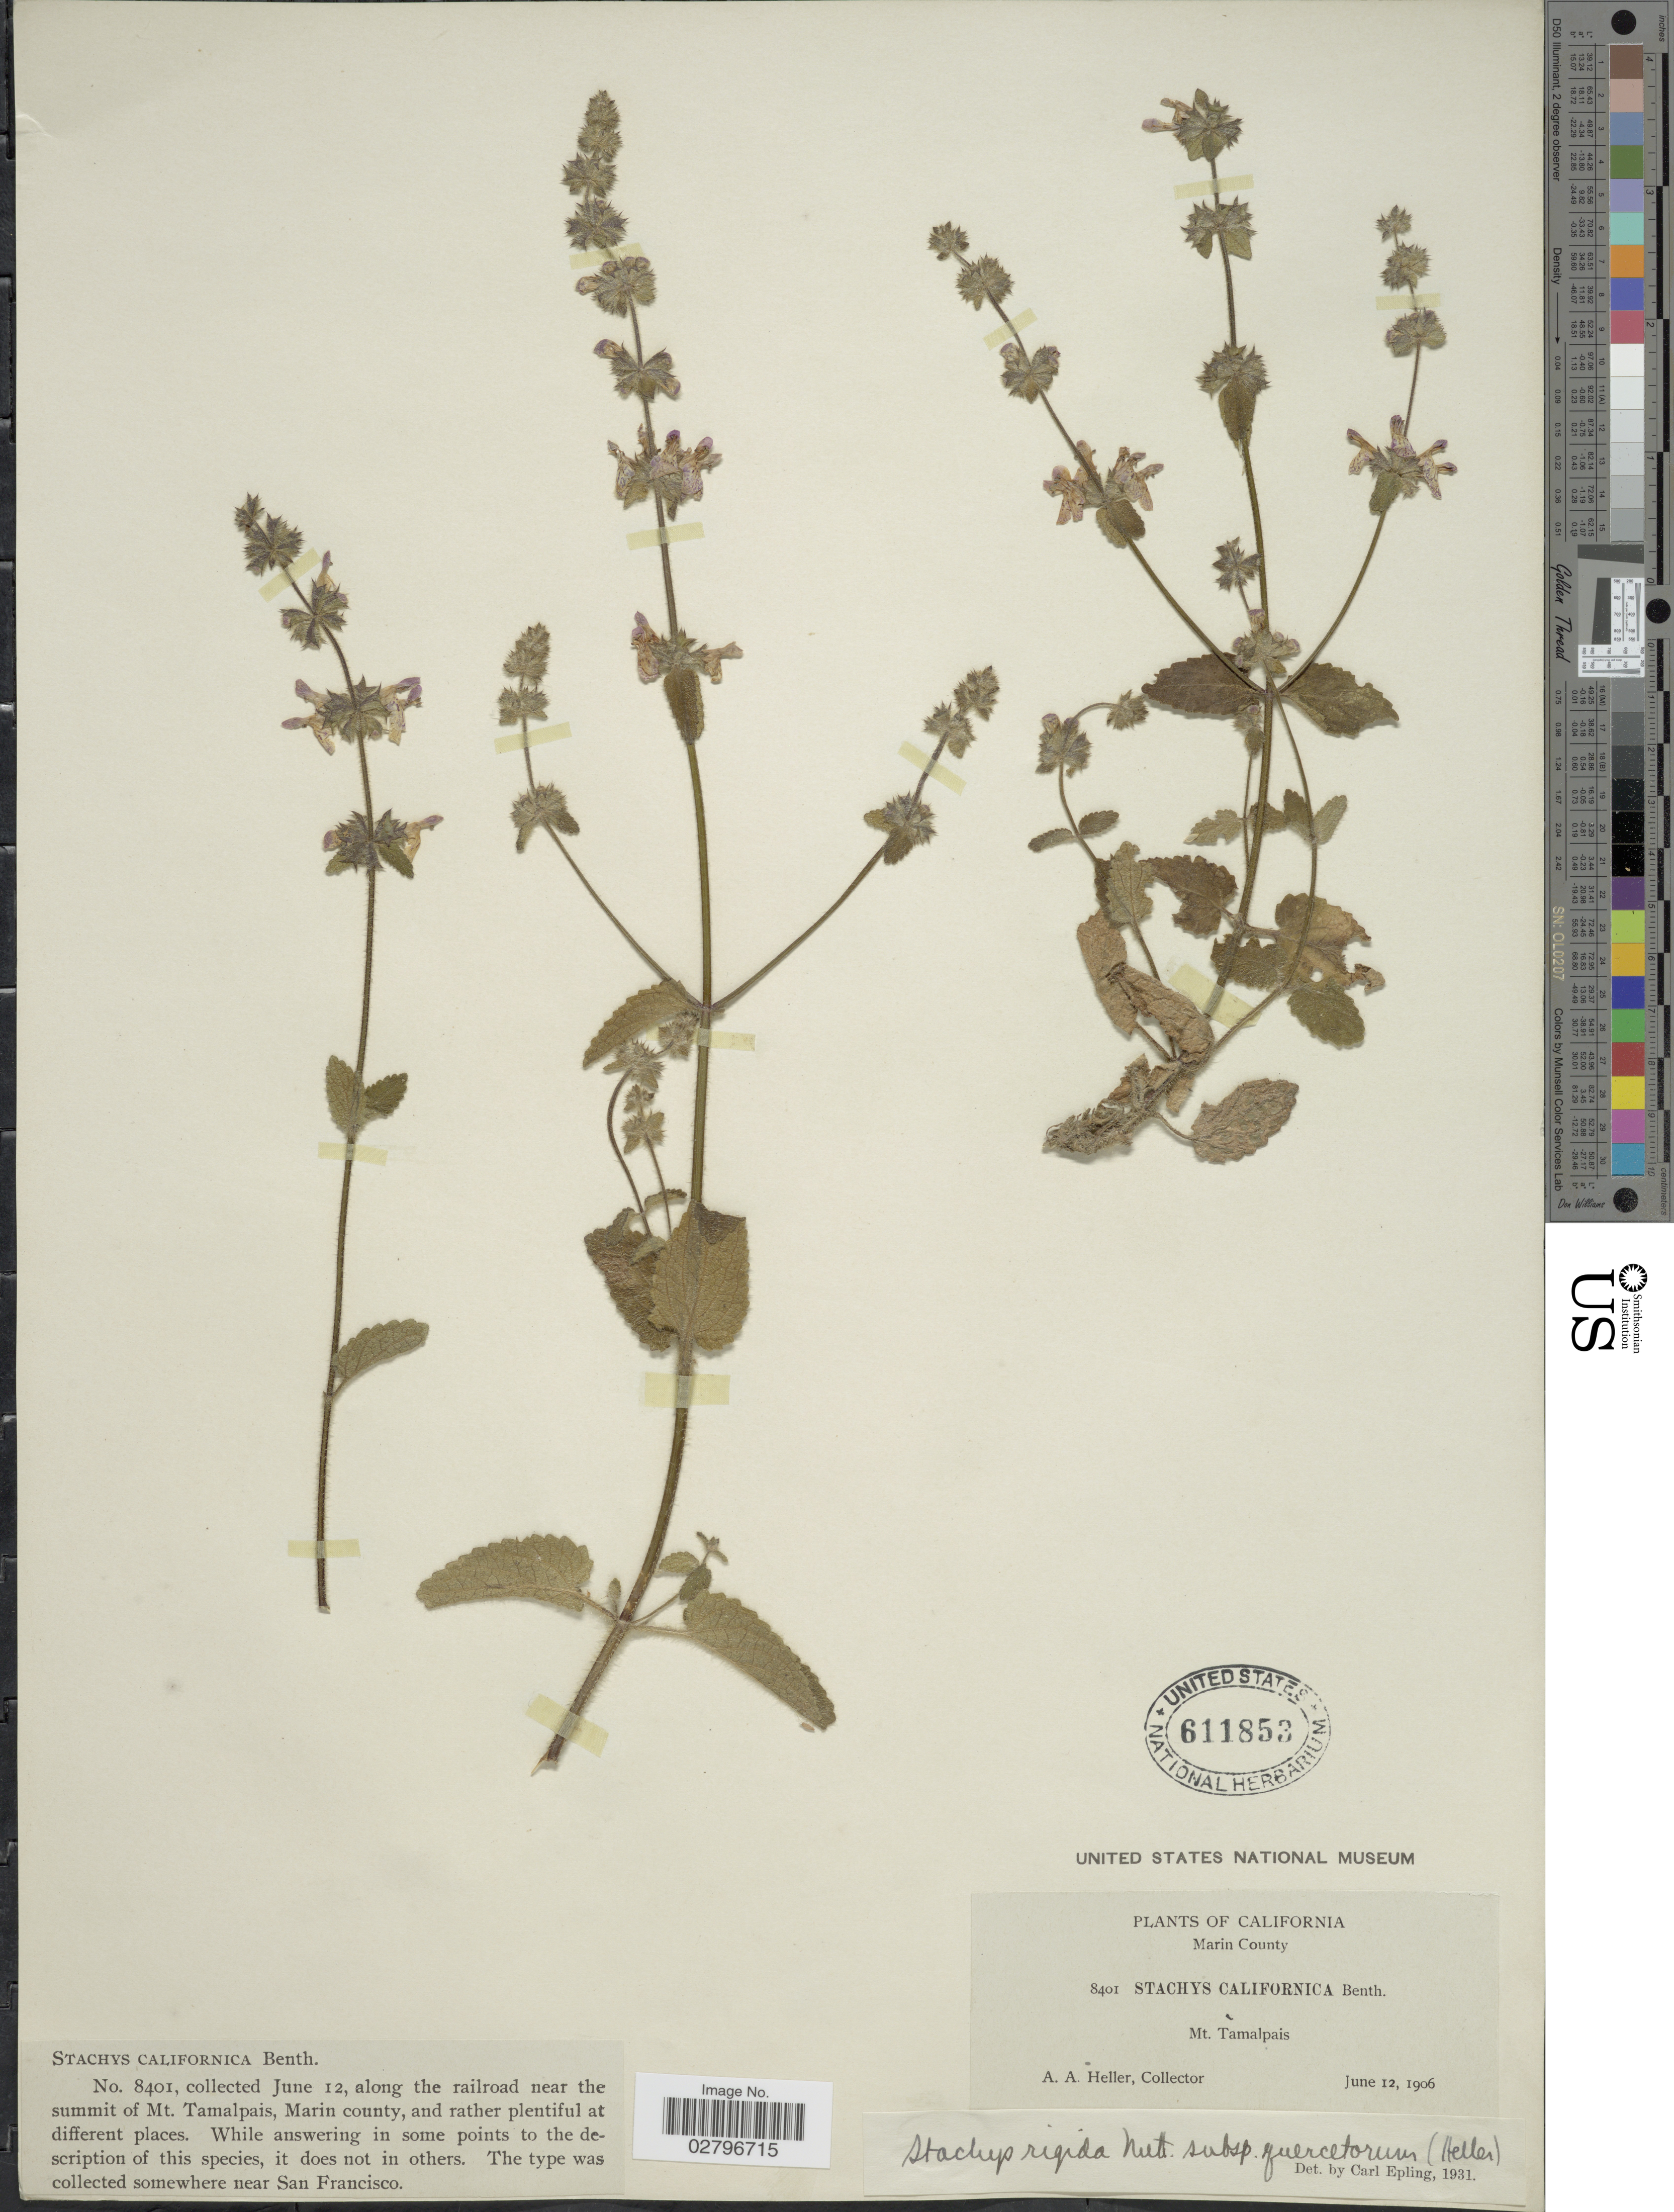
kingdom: Plantae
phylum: Tracheophyta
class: Magnoliopsida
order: Lamiales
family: Lamiaceae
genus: Stachys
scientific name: Stachys rigida subsp. quercetorum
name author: (A. Heller) Epling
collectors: A. A. Heller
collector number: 8401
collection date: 1906-06-12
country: United States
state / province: California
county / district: Marin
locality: Marin County, Mt. Tamalpais, along the railroad near the summit of Mt. Tamalpais.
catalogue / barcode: US 611853